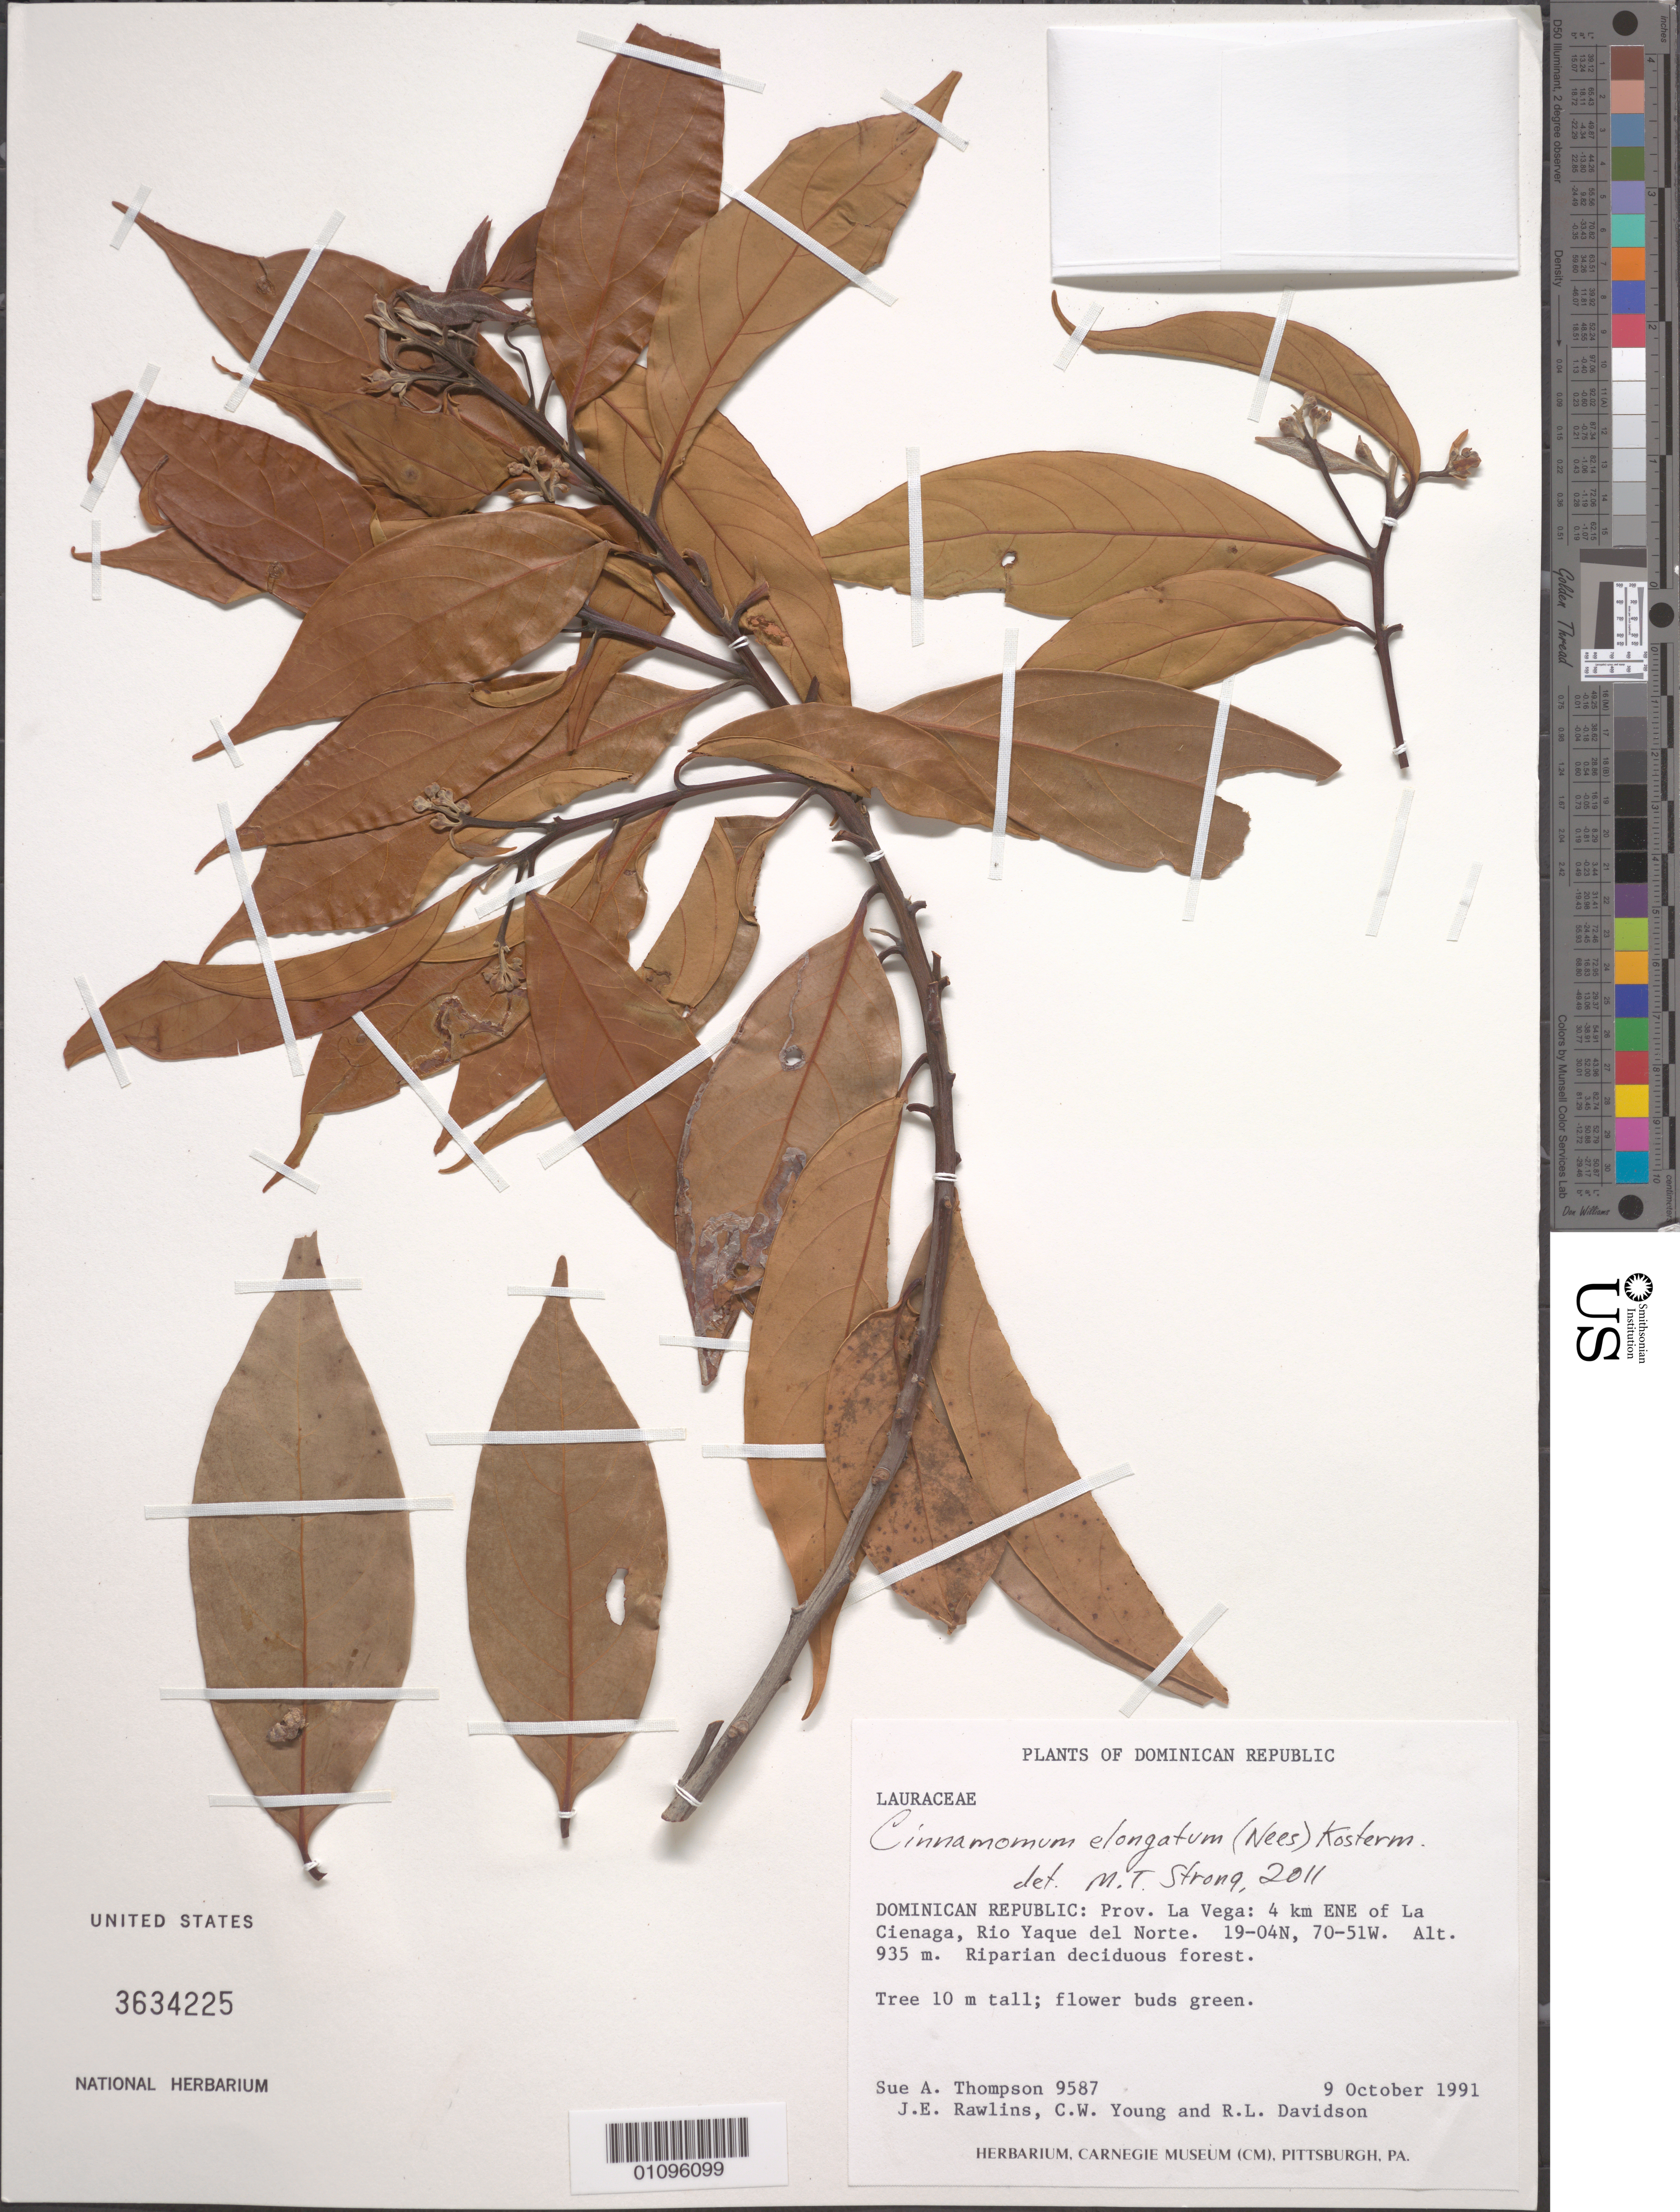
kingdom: Plantae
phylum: Tracheophyta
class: Magnoliopsida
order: Laurales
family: Lauraceae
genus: Cinnamomum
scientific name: Cinnamomum elongatum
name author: (Nees) Kosterm.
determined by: Strong, M. T., (US), Smithsonian Institution - National Museum of Natural History (UNITED STATES)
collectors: S. A. Thompson, J. Rawlins, C. Young & R. Davidson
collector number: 9587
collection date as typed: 09 Oct 1991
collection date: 1991-10-09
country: Dominican Republic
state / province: La Vega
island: Hispaniola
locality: La Cienaga, 4 km ENE; Rio Yaque del Norte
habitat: Riparian deciduous forest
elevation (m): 935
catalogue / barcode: US 3634225